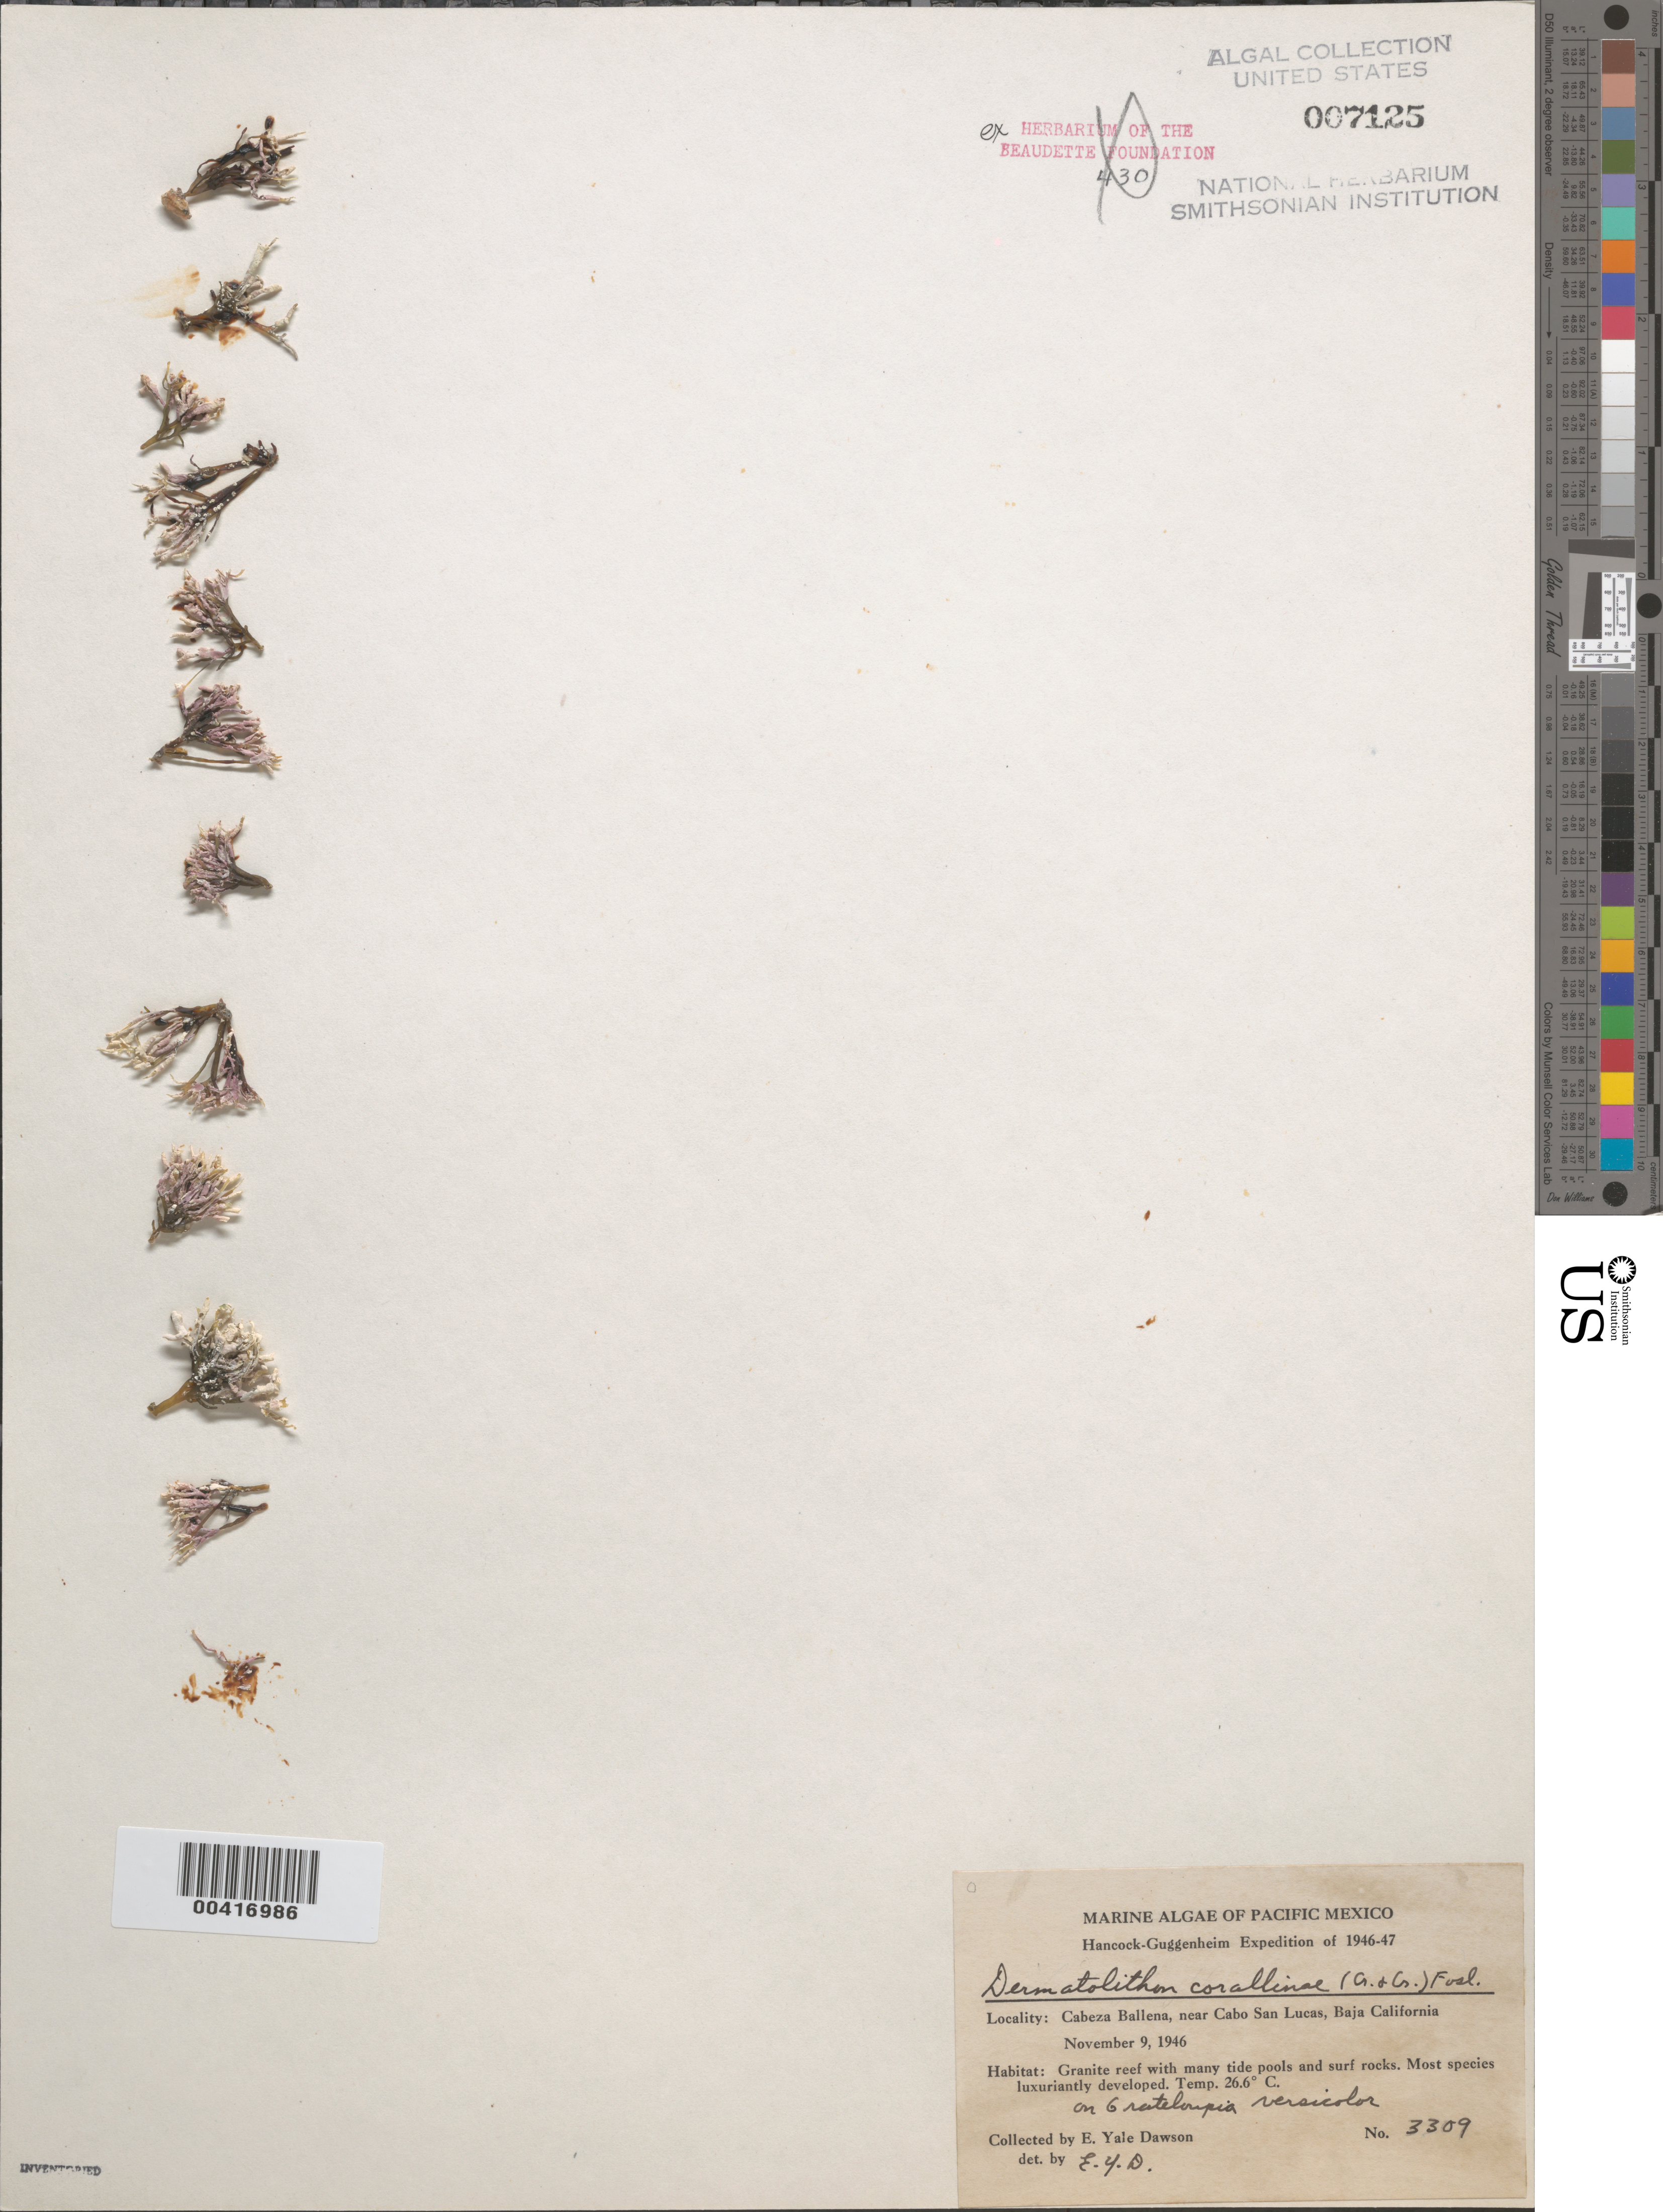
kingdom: Plantae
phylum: Rhodophyta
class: Florideophyceae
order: Corallinales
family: Lithophyllaceae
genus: Lithophyllum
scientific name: Lithophyllum corallinae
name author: (P. Crouan & H. Crouan) Heydrich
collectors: E. Y. Dawson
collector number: EYD 3309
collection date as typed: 09 Nov 1946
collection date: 1946-11-09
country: Mexico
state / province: Baja California Sur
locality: Cabeza Ballena, near Cabo San Lucas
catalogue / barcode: US 7125